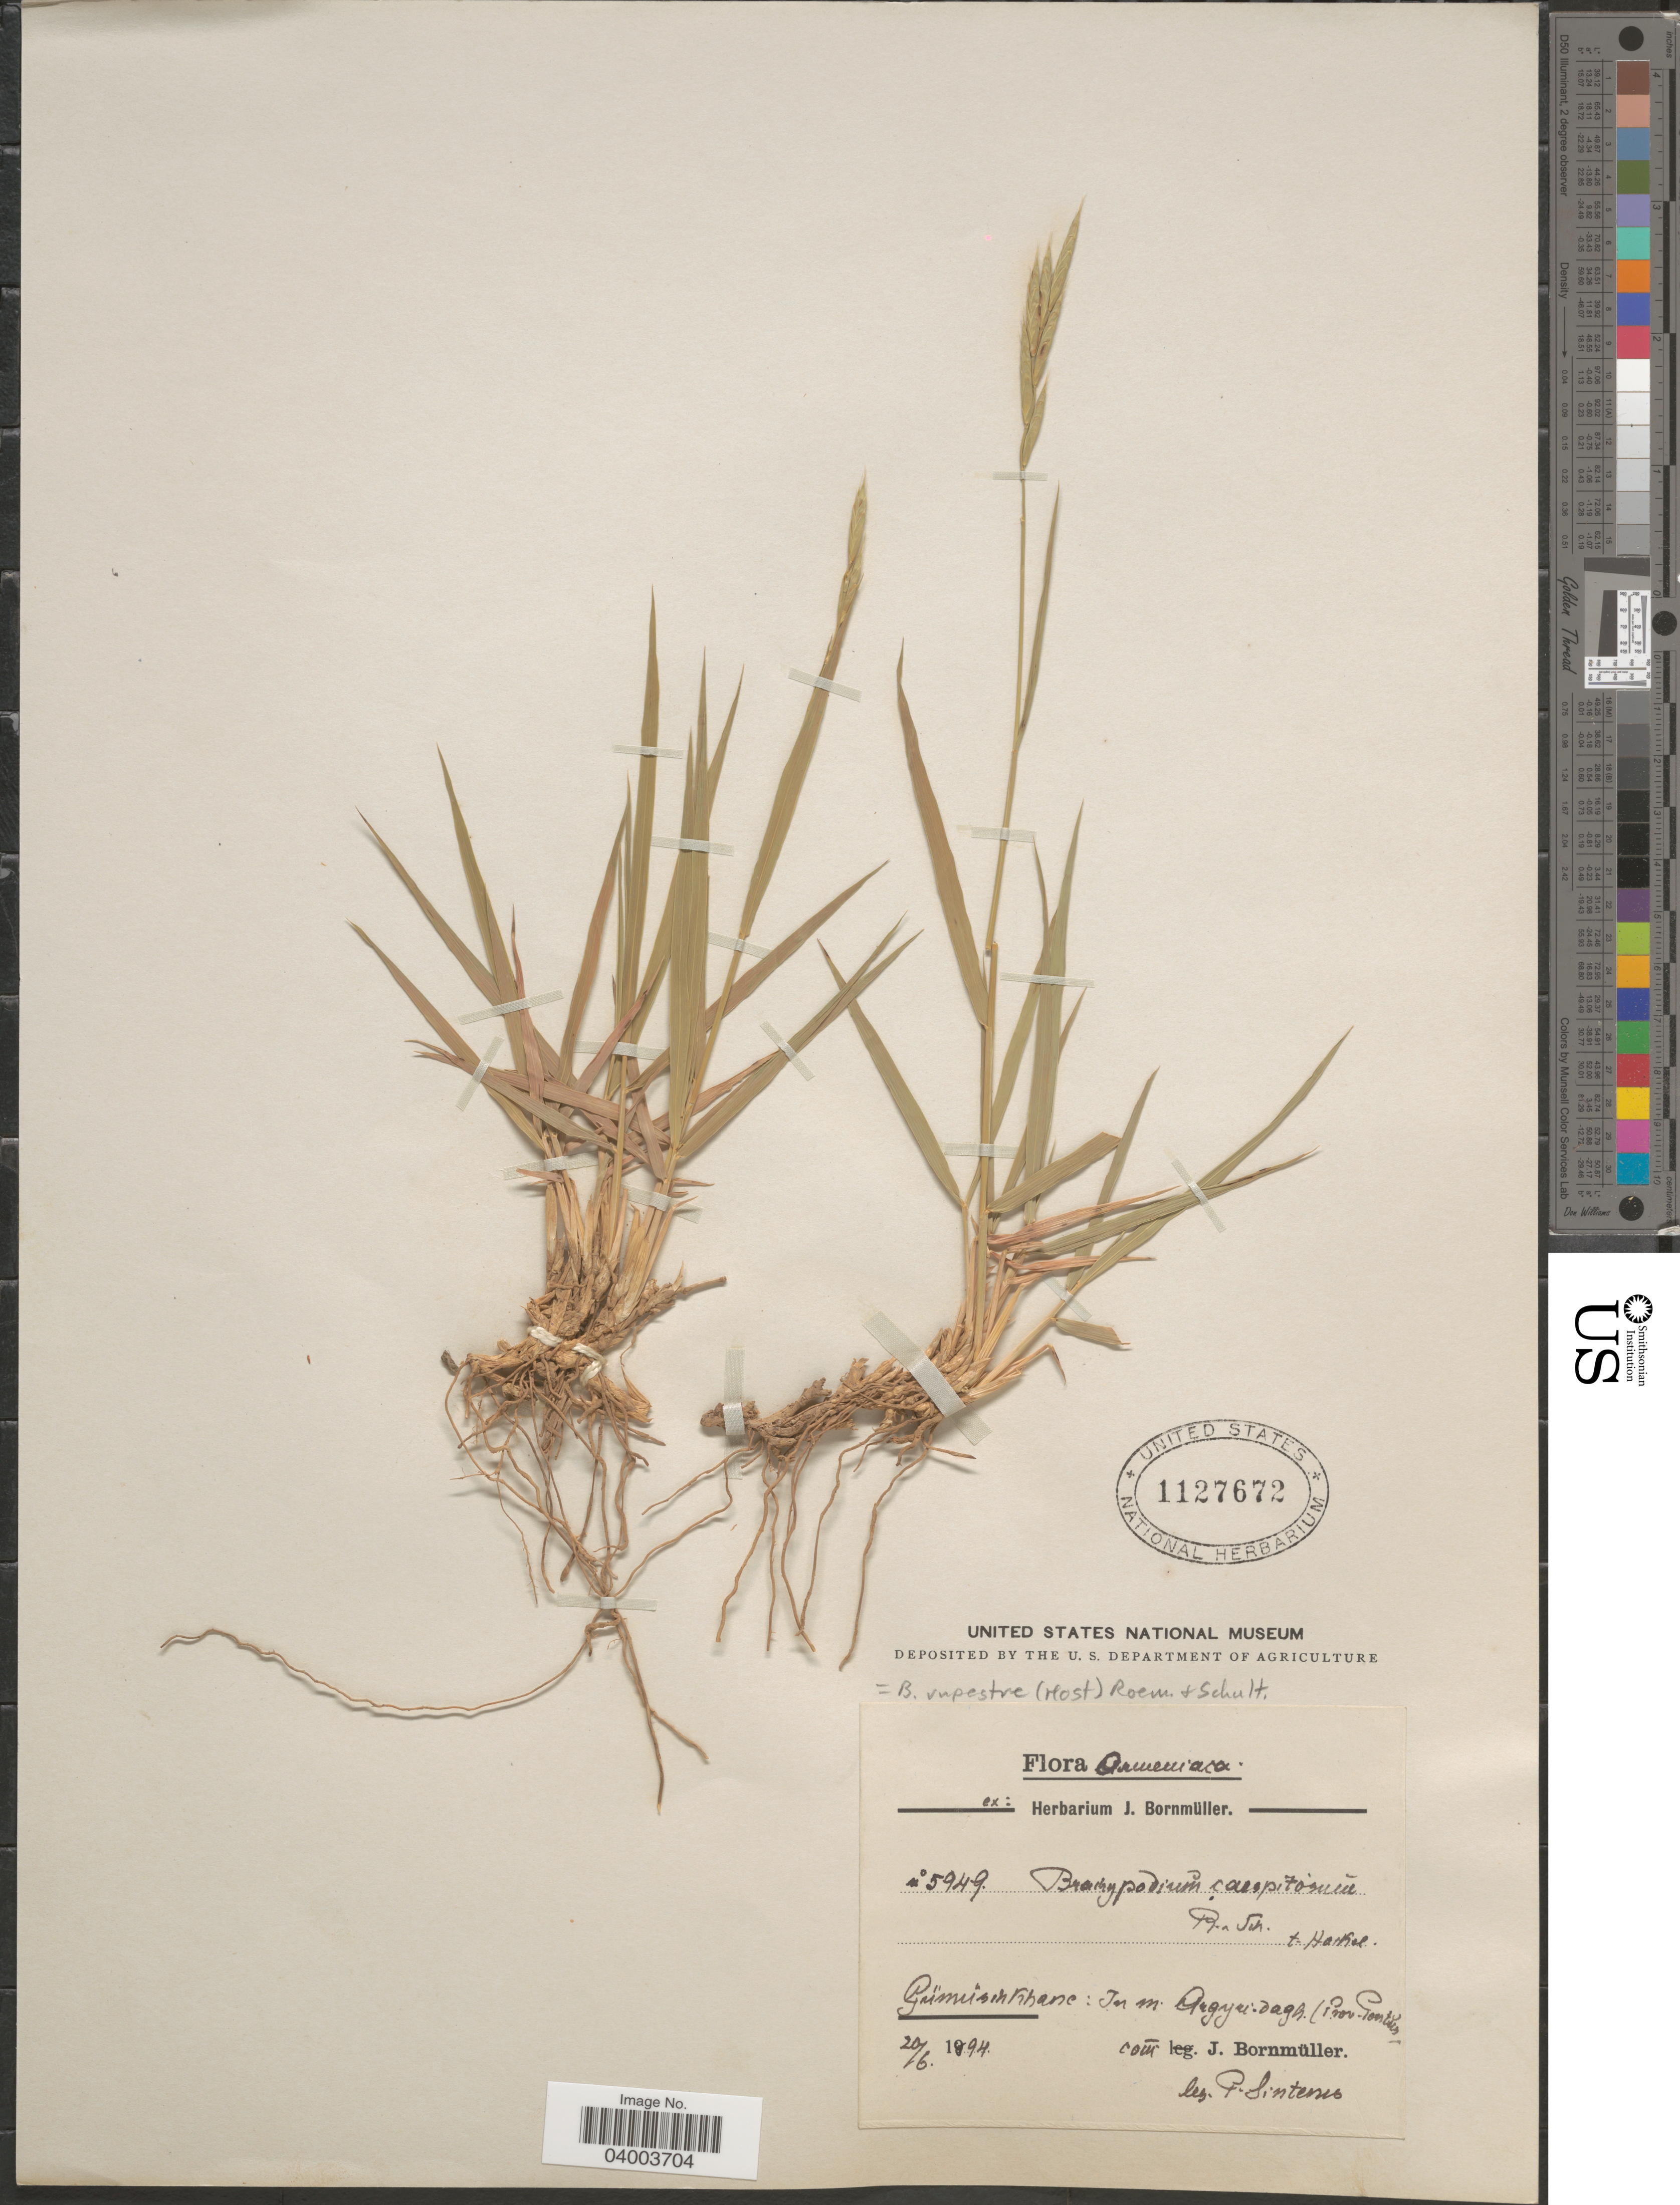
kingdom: Plantae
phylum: Tracheophyta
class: Liliopsida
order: Poales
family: Poaceae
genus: Brachypodium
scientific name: Brachypodium rupestre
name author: (Host) Roem. & Schult.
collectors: P. Sintenis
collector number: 5949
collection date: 1894-06-20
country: Armenia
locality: Gúmuishkhane: In m. Argyenidagh (Prov. Pontius). [interpreted]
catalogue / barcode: US 1127672